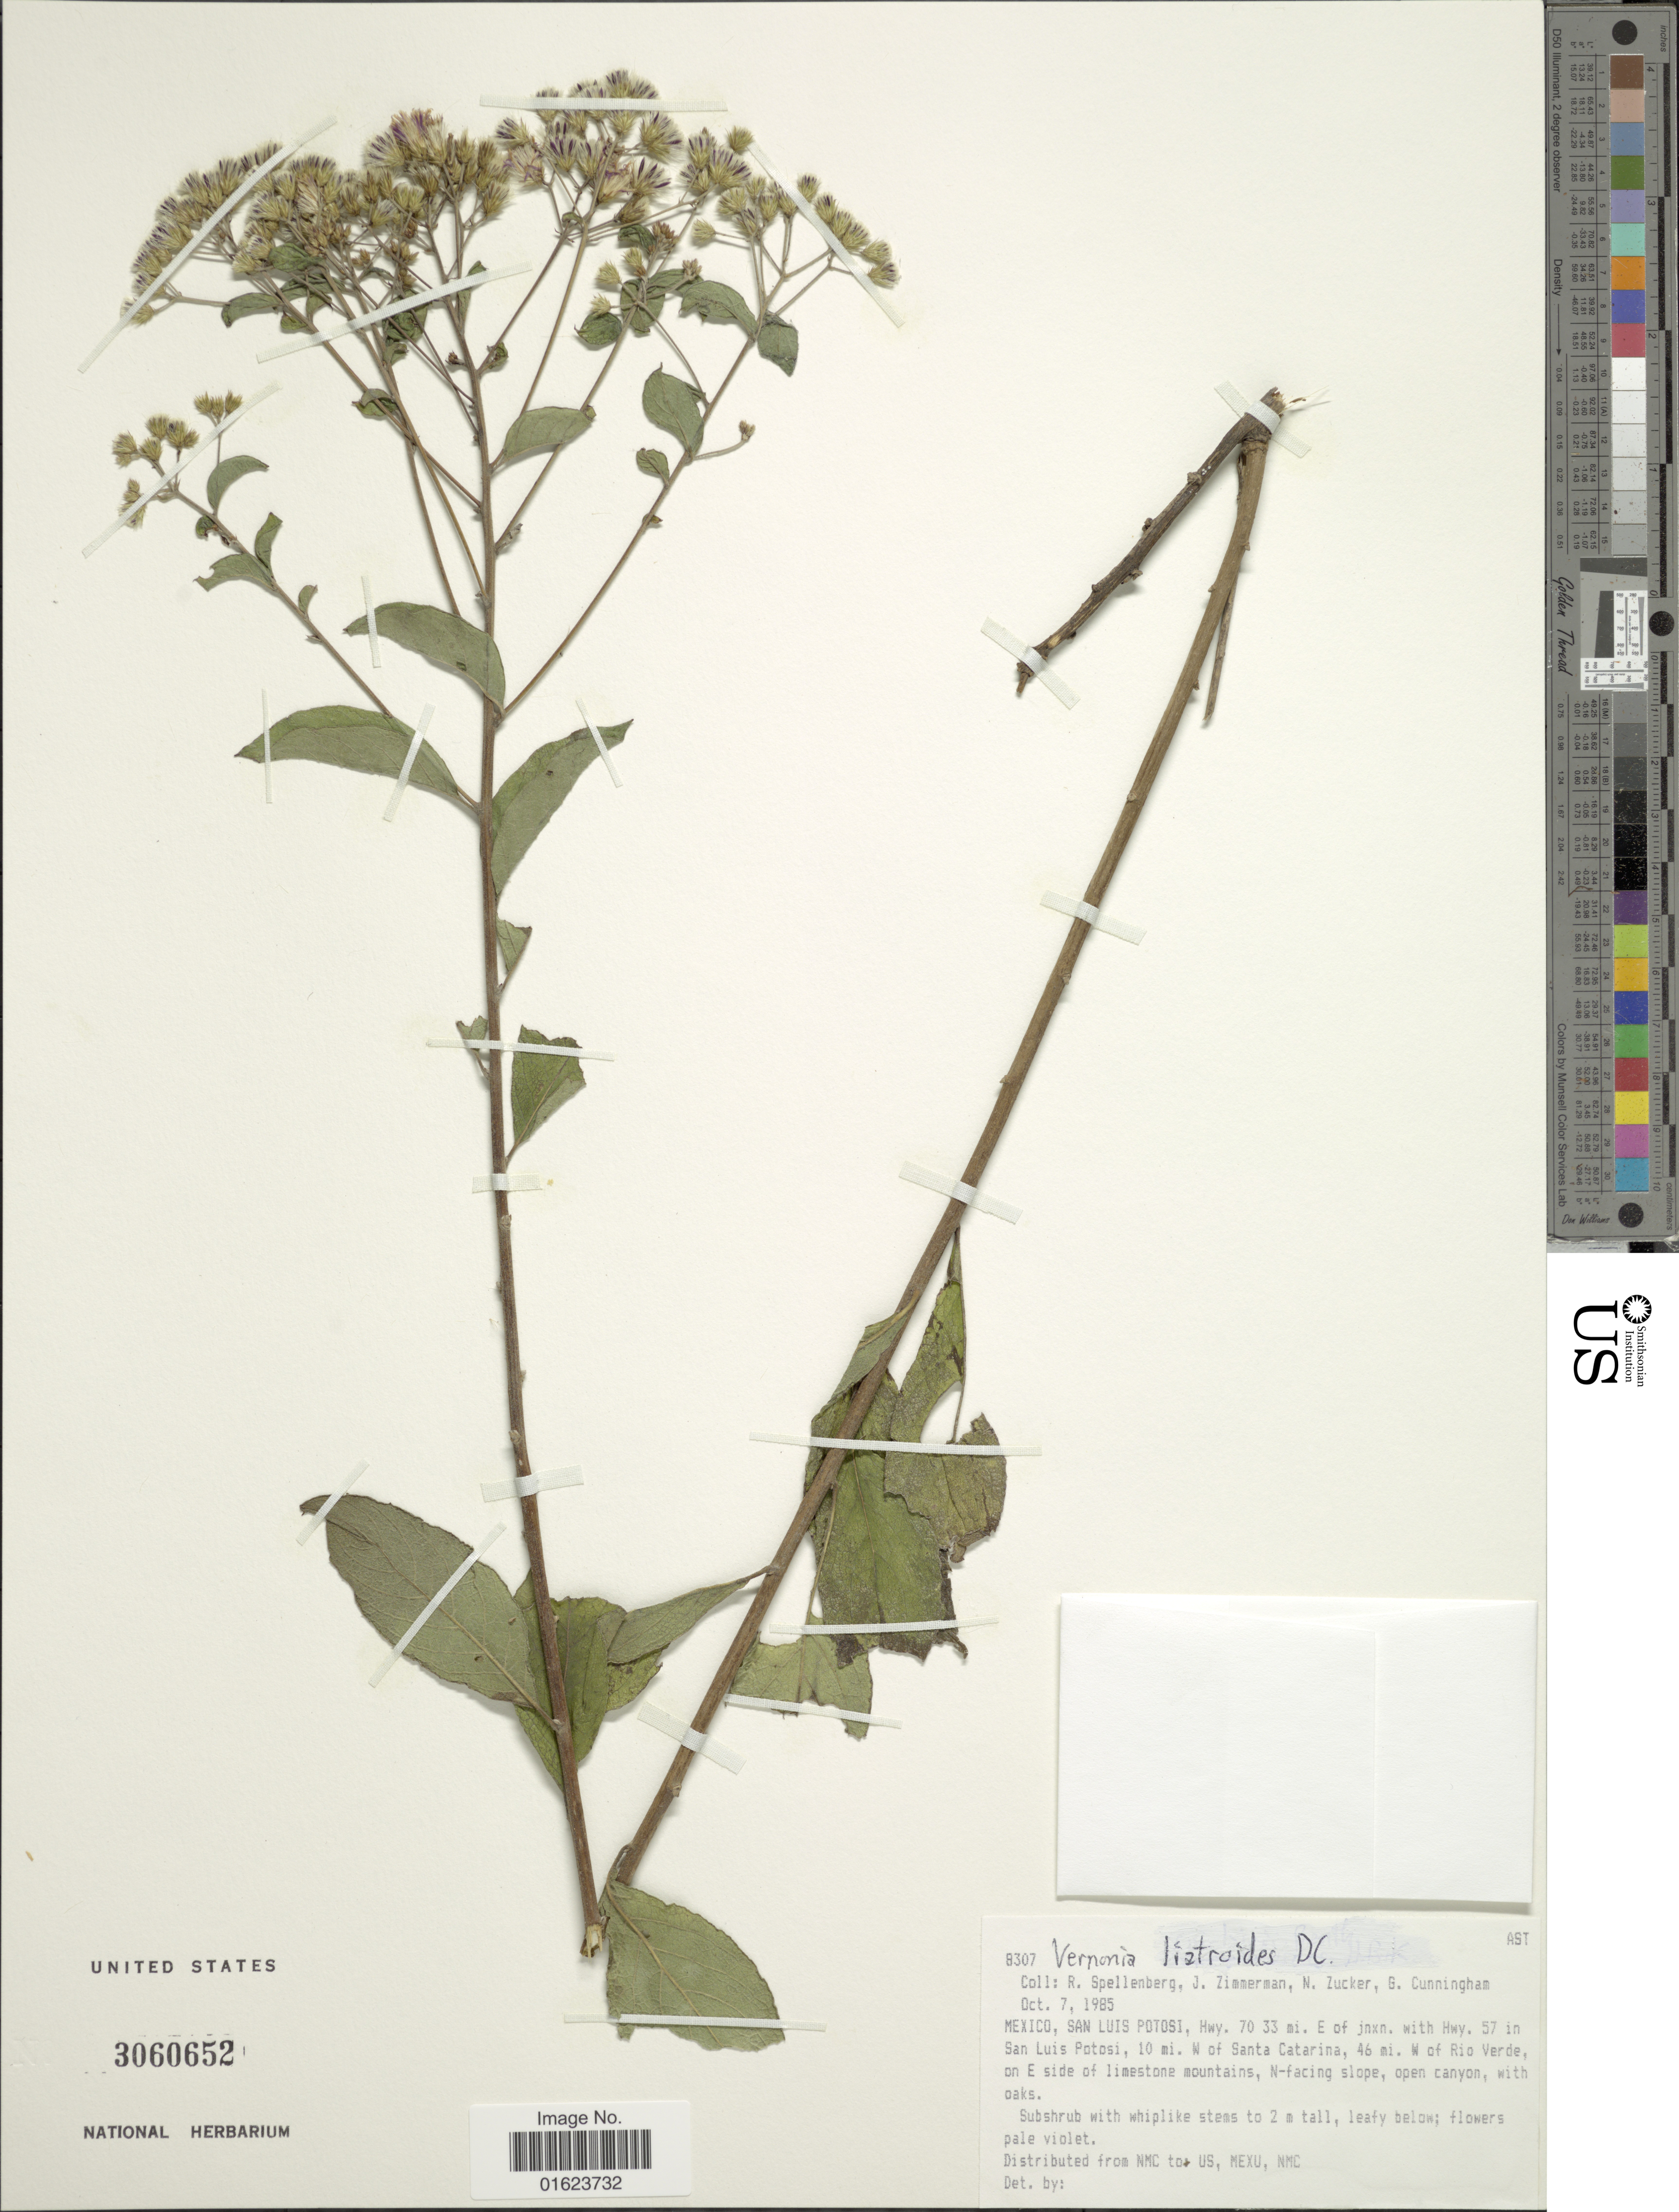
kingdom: Plantae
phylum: Tracheophyta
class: Magnoliopsida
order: Asterales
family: Asteraceae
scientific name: Vickianthus liatroides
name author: (DC.) H. Rob.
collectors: R. Spellenberg, J. Zimmerman, N. Zucker & G. Cunningham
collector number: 8307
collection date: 1985-10-07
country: Mexico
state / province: San Luis Potosí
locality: Mexico, San Luis Potosi, Hwy 70 33 mi E of jnxn with Hwy 57 inSan Luis Potosi, 10 mi of Santa Catarina, 46 mi. W of Rio Verde on E side of limestone mountains, N-facing slope.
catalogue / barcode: US 3060652